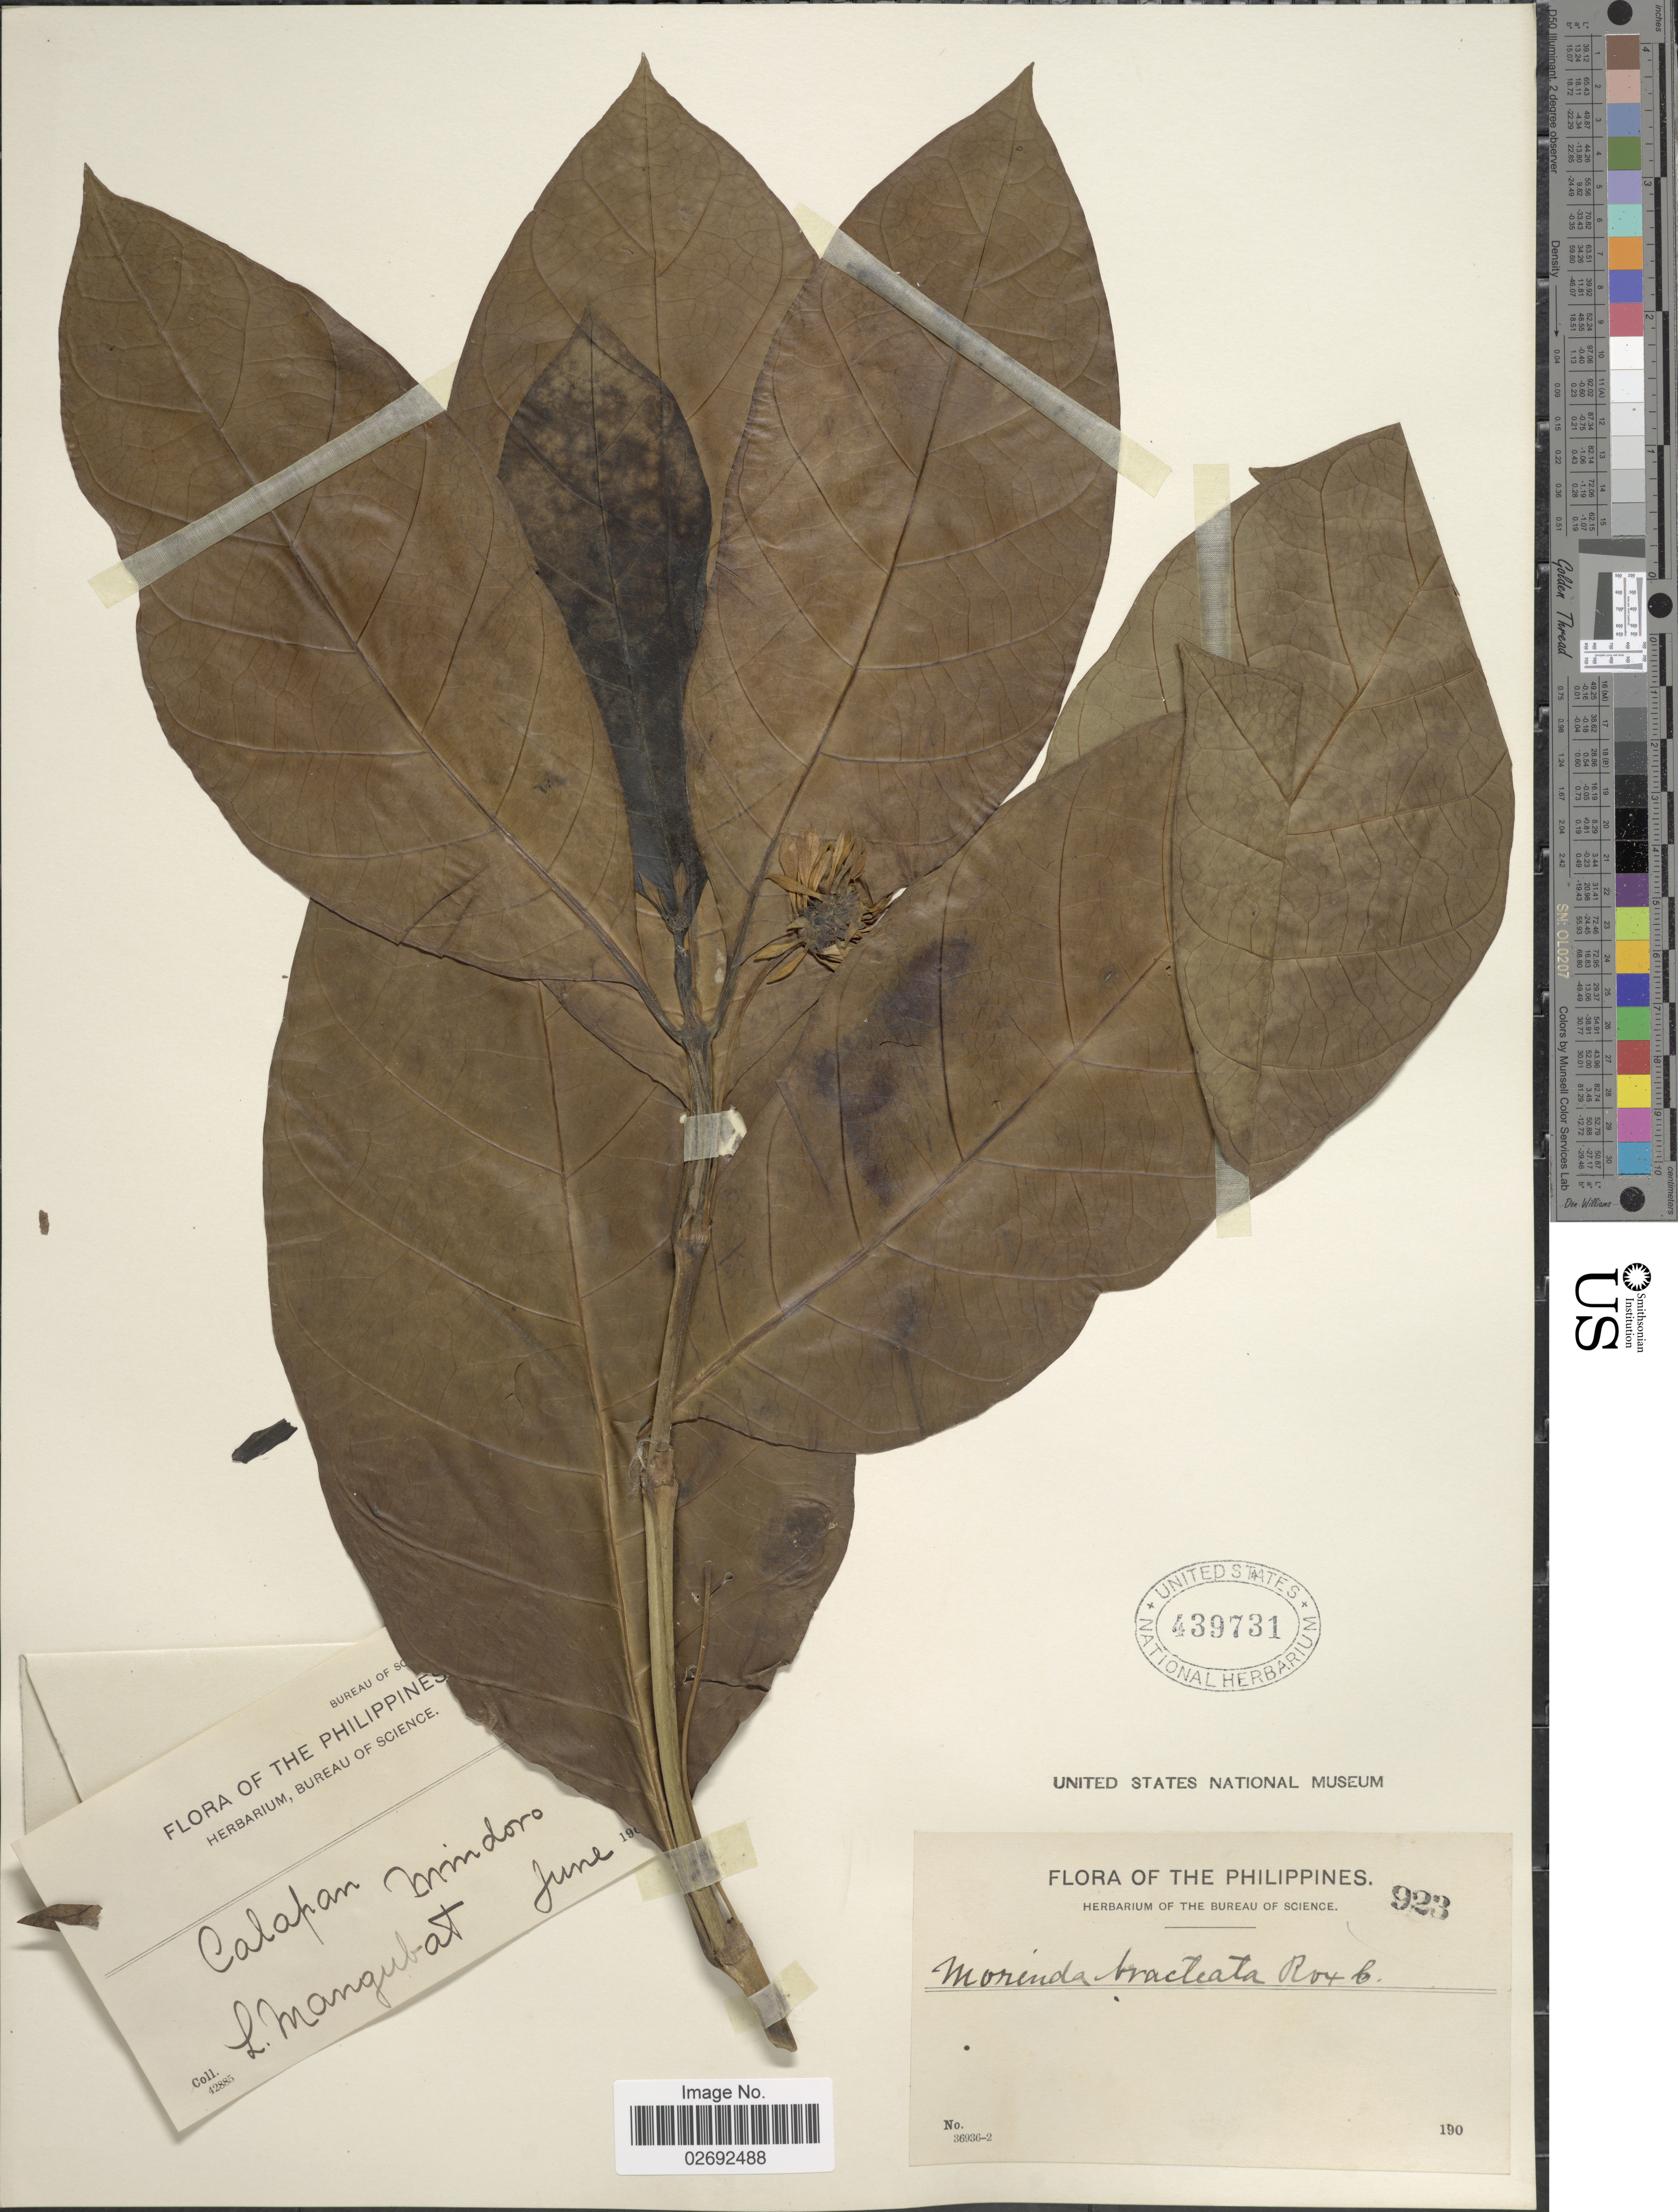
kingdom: Plantae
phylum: Tracheophyta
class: Magnoliopsida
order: Gentianales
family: Rubiaceae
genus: Morinda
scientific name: Morinda bracteata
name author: Roxb.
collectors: L. Mangubat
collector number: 923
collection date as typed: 190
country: Philippines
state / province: Mimaropa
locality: Mindoro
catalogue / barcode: US 439731